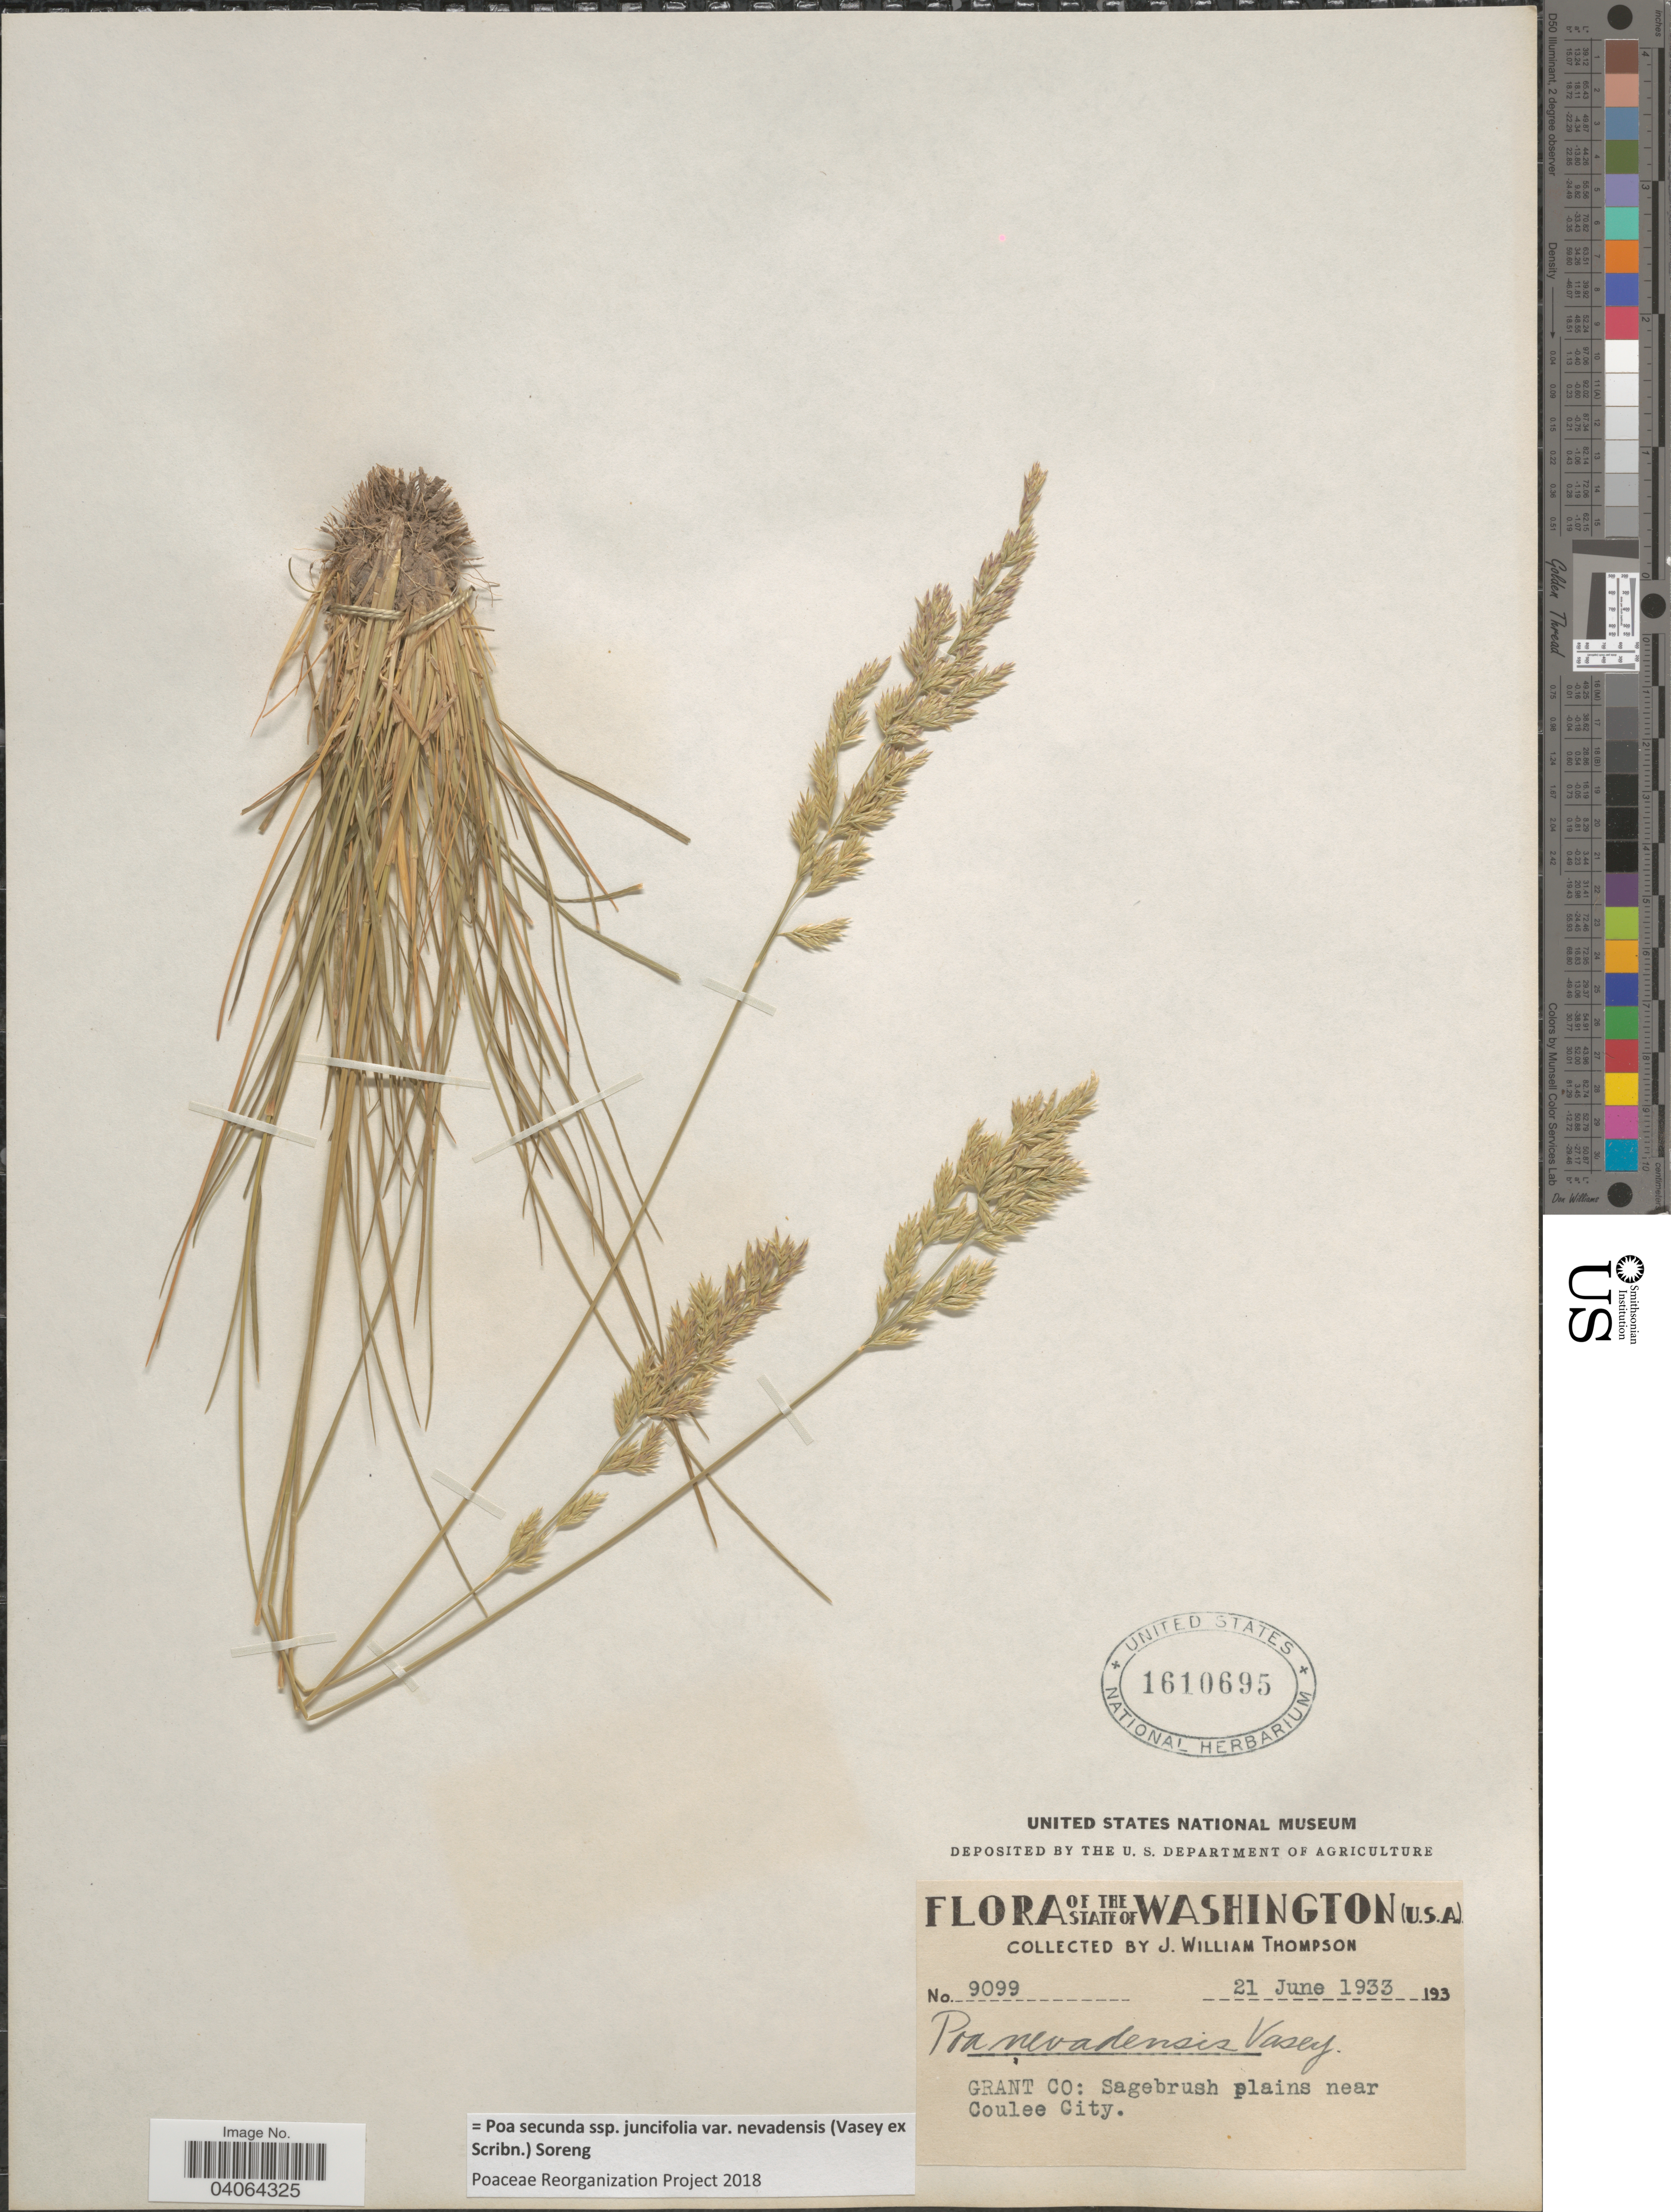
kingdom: Plantae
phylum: Tracheophyta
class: Liliopsida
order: Poales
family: Poaceae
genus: Poa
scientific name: Poa secunda subsp. juncifolia var. nevadensis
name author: (Vasey ex Scribn.) Soreng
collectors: J. W. Thompson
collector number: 9099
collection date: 1933-06-21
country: United States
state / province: Washington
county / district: Grant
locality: Grant Co: Sagebrush plains near Coulee City.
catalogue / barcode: US 1610695